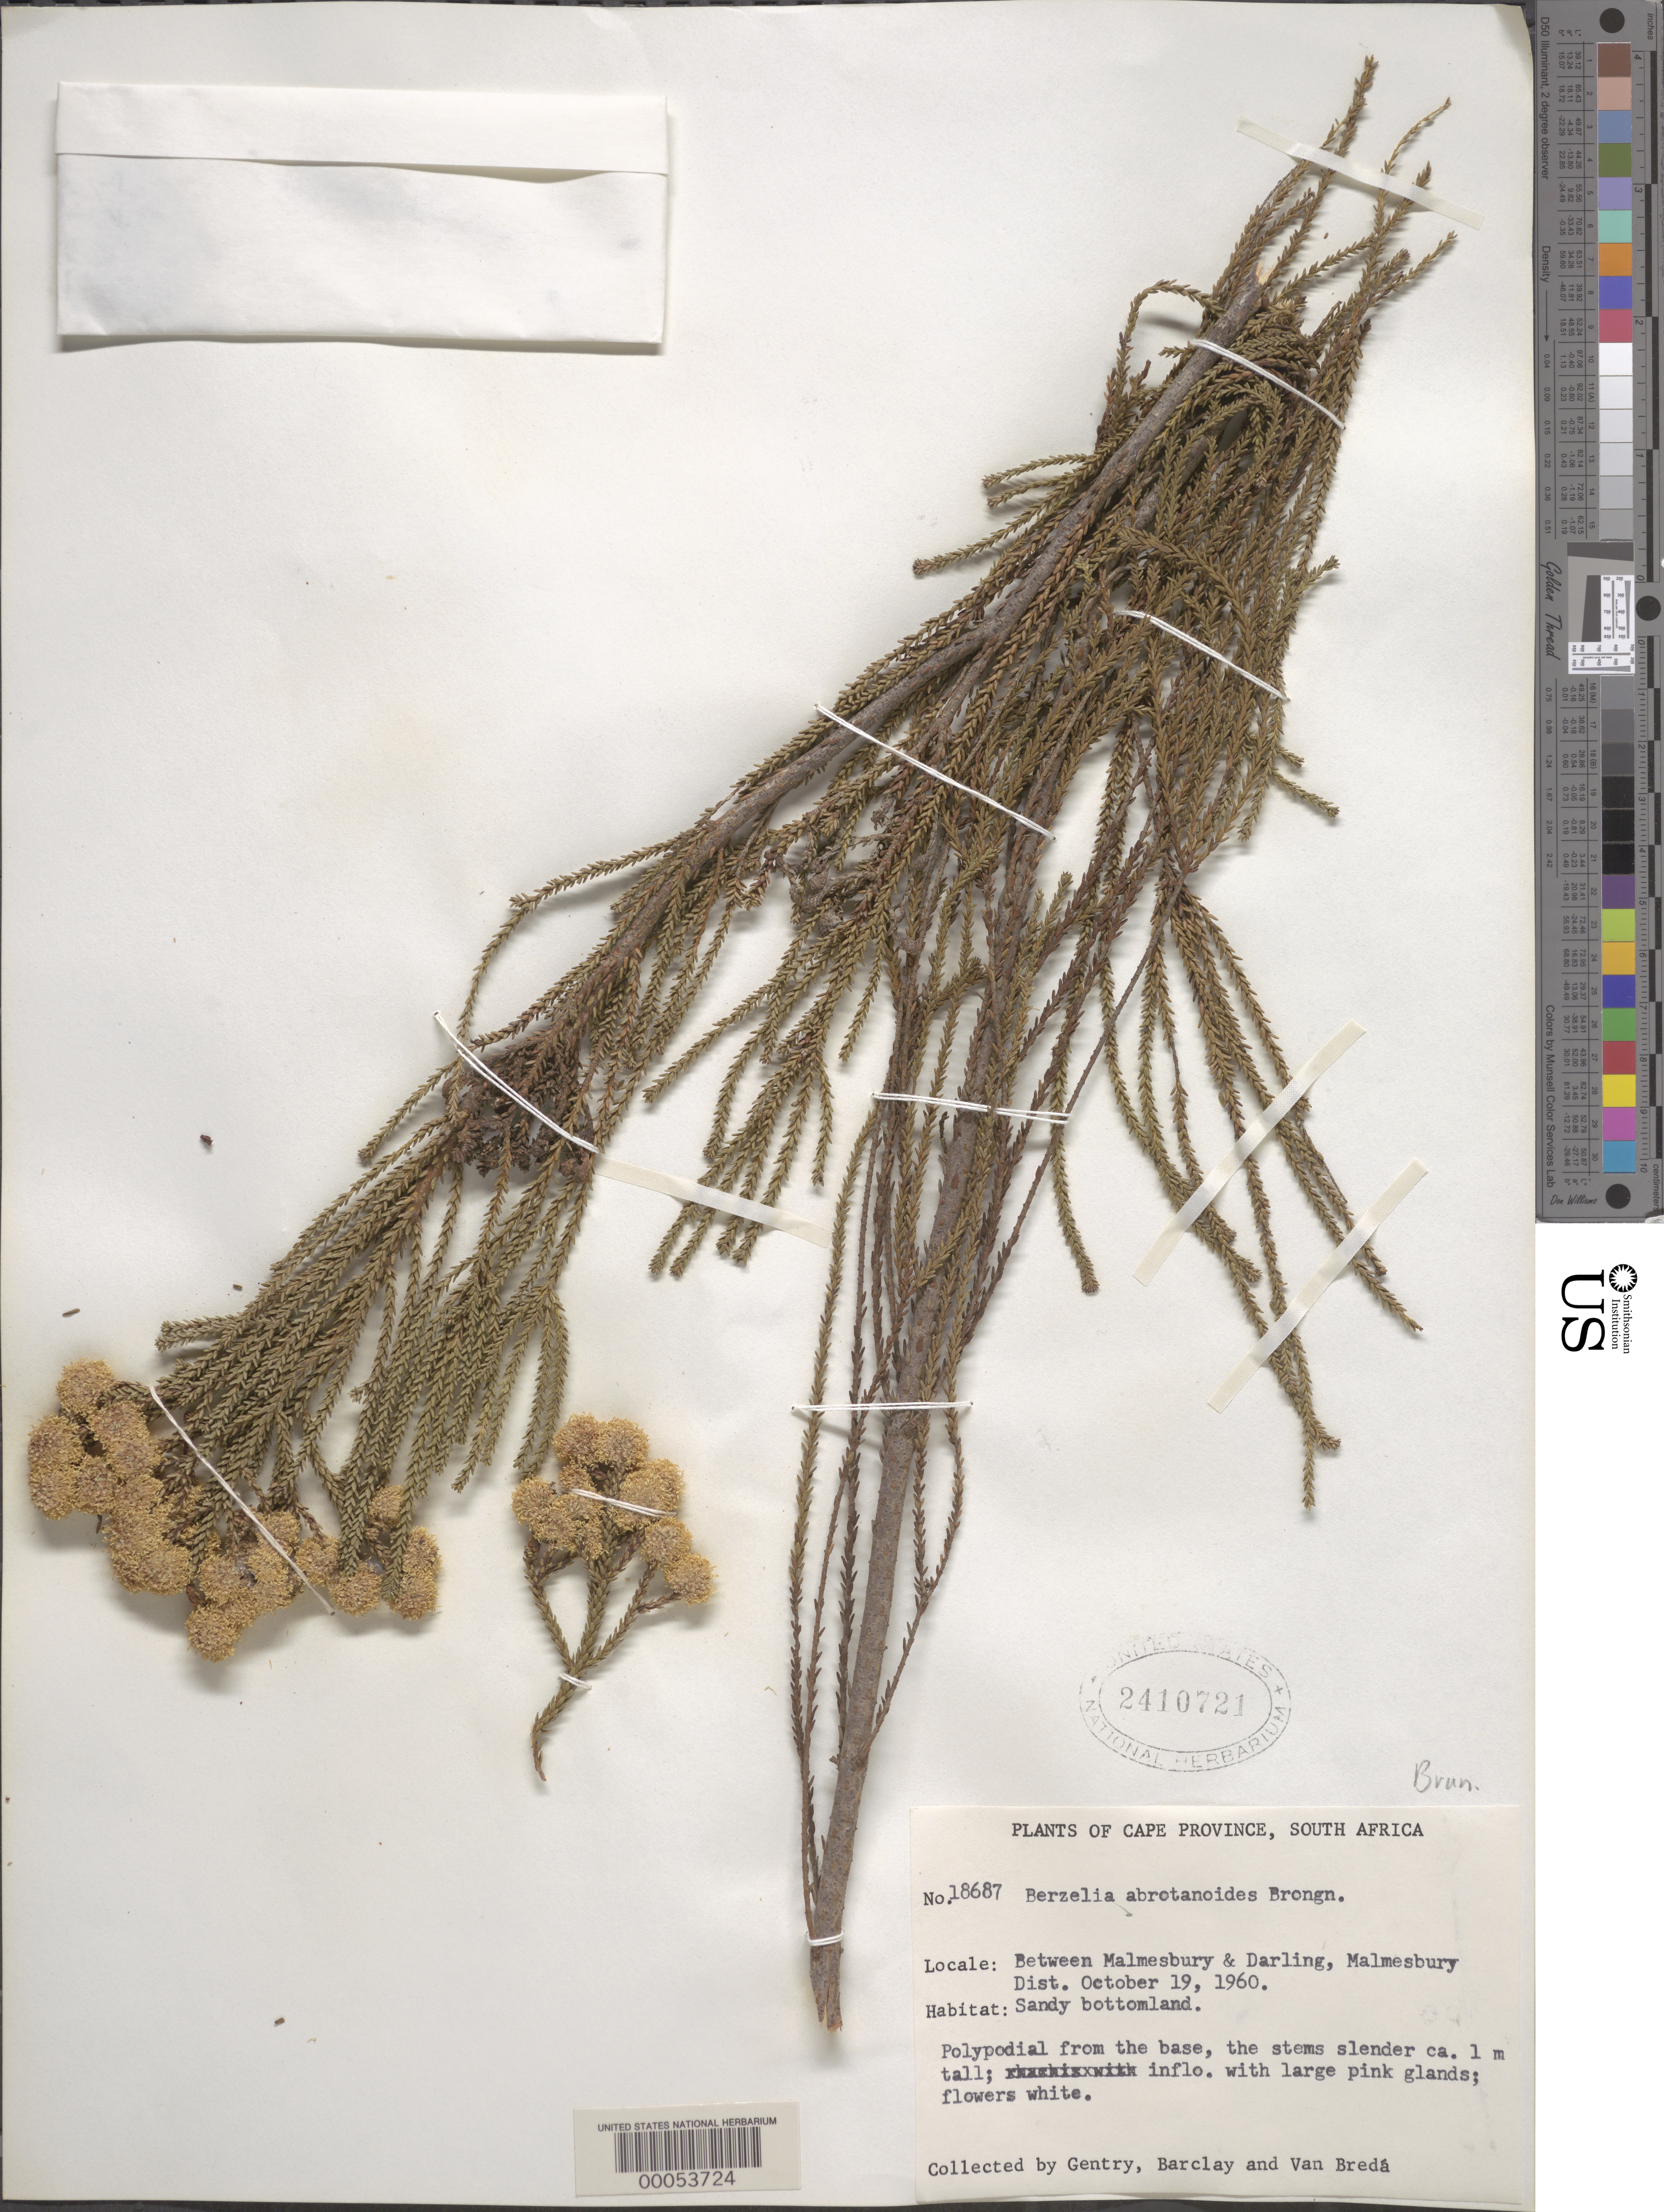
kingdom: Plantae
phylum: Tracheophyta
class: Magnoliopsida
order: Bruniales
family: Bruniaceae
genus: Berzelia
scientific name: Berzelia abrotanoides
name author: (L.) Brongn.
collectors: H. S. Gentry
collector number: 18687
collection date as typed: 19 Oct 1960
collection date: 1960-10-19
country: South Africa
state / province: Western Cape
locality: Between malmesbury and darling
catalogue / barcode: US 2410721